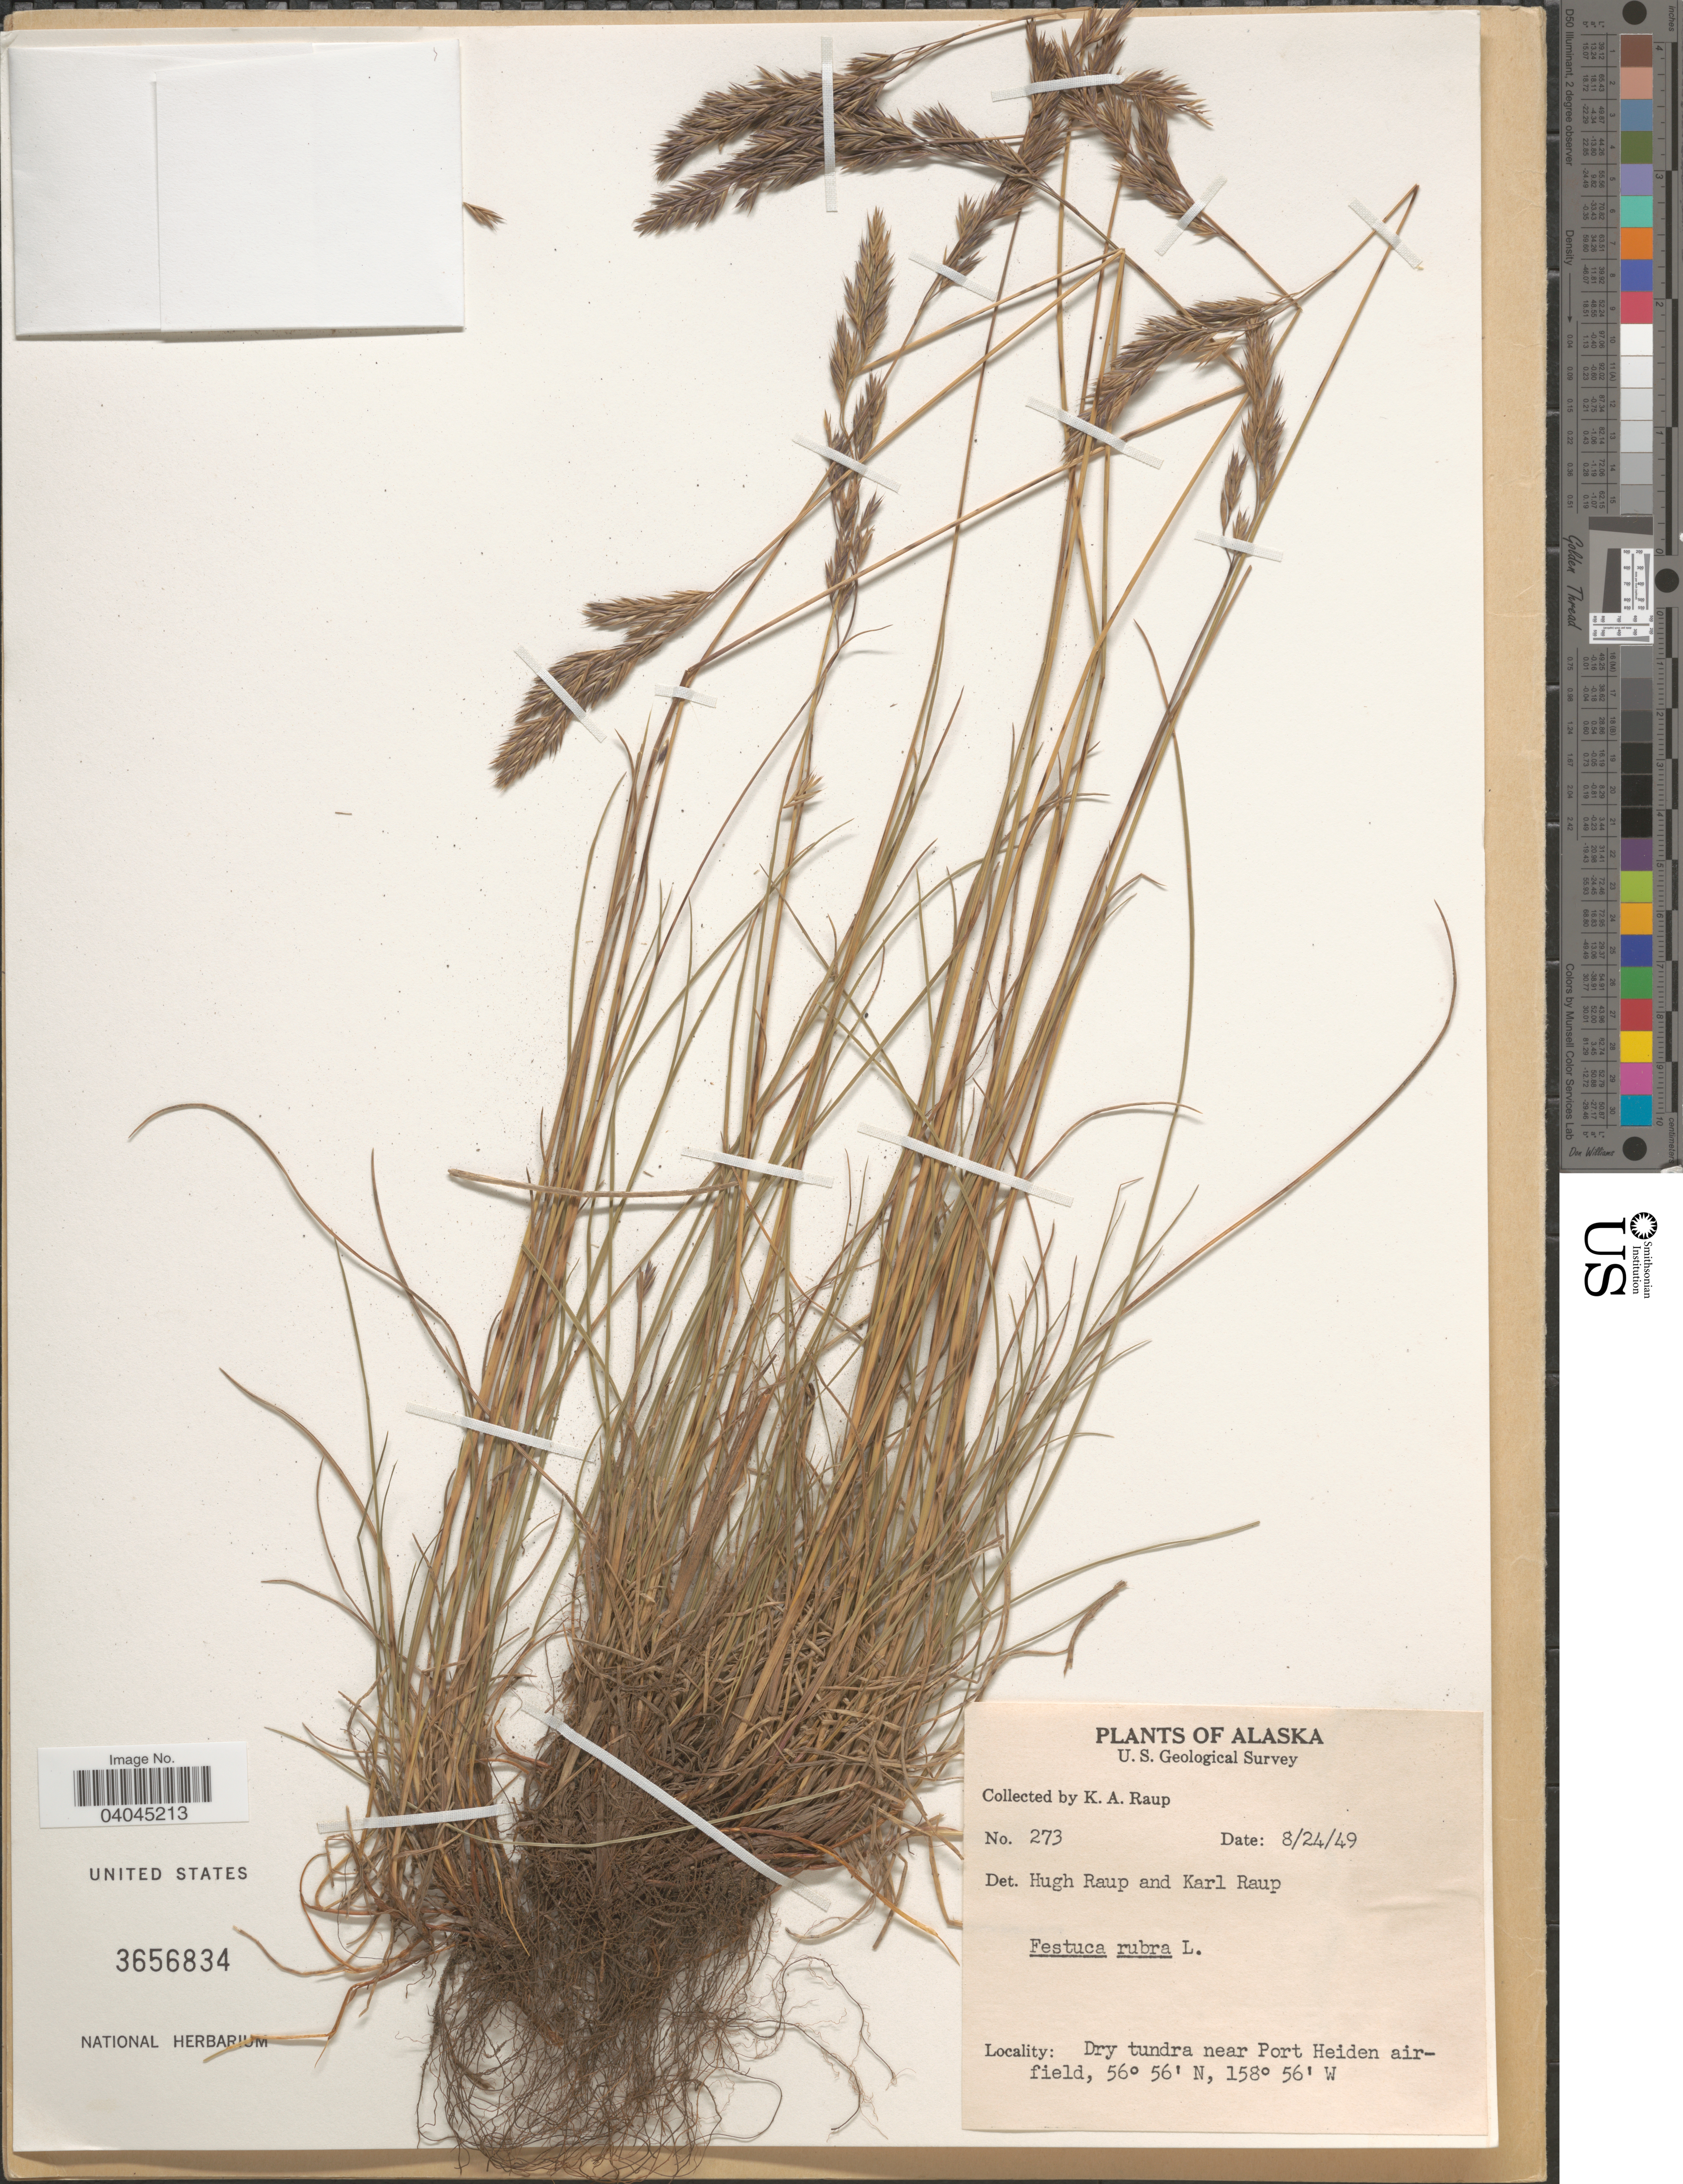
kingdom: Plantae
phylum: Tracheophyta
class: Liliopsida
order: Poales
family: Poaceae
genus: Festuca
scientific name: Festuca rubra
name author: L.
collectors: K. Raup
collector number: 273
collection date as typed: Transcribed d/m/y: 24/8/49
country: United States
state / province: Alaska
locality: Near Port Heiden airfield.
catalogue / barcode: US 3656834